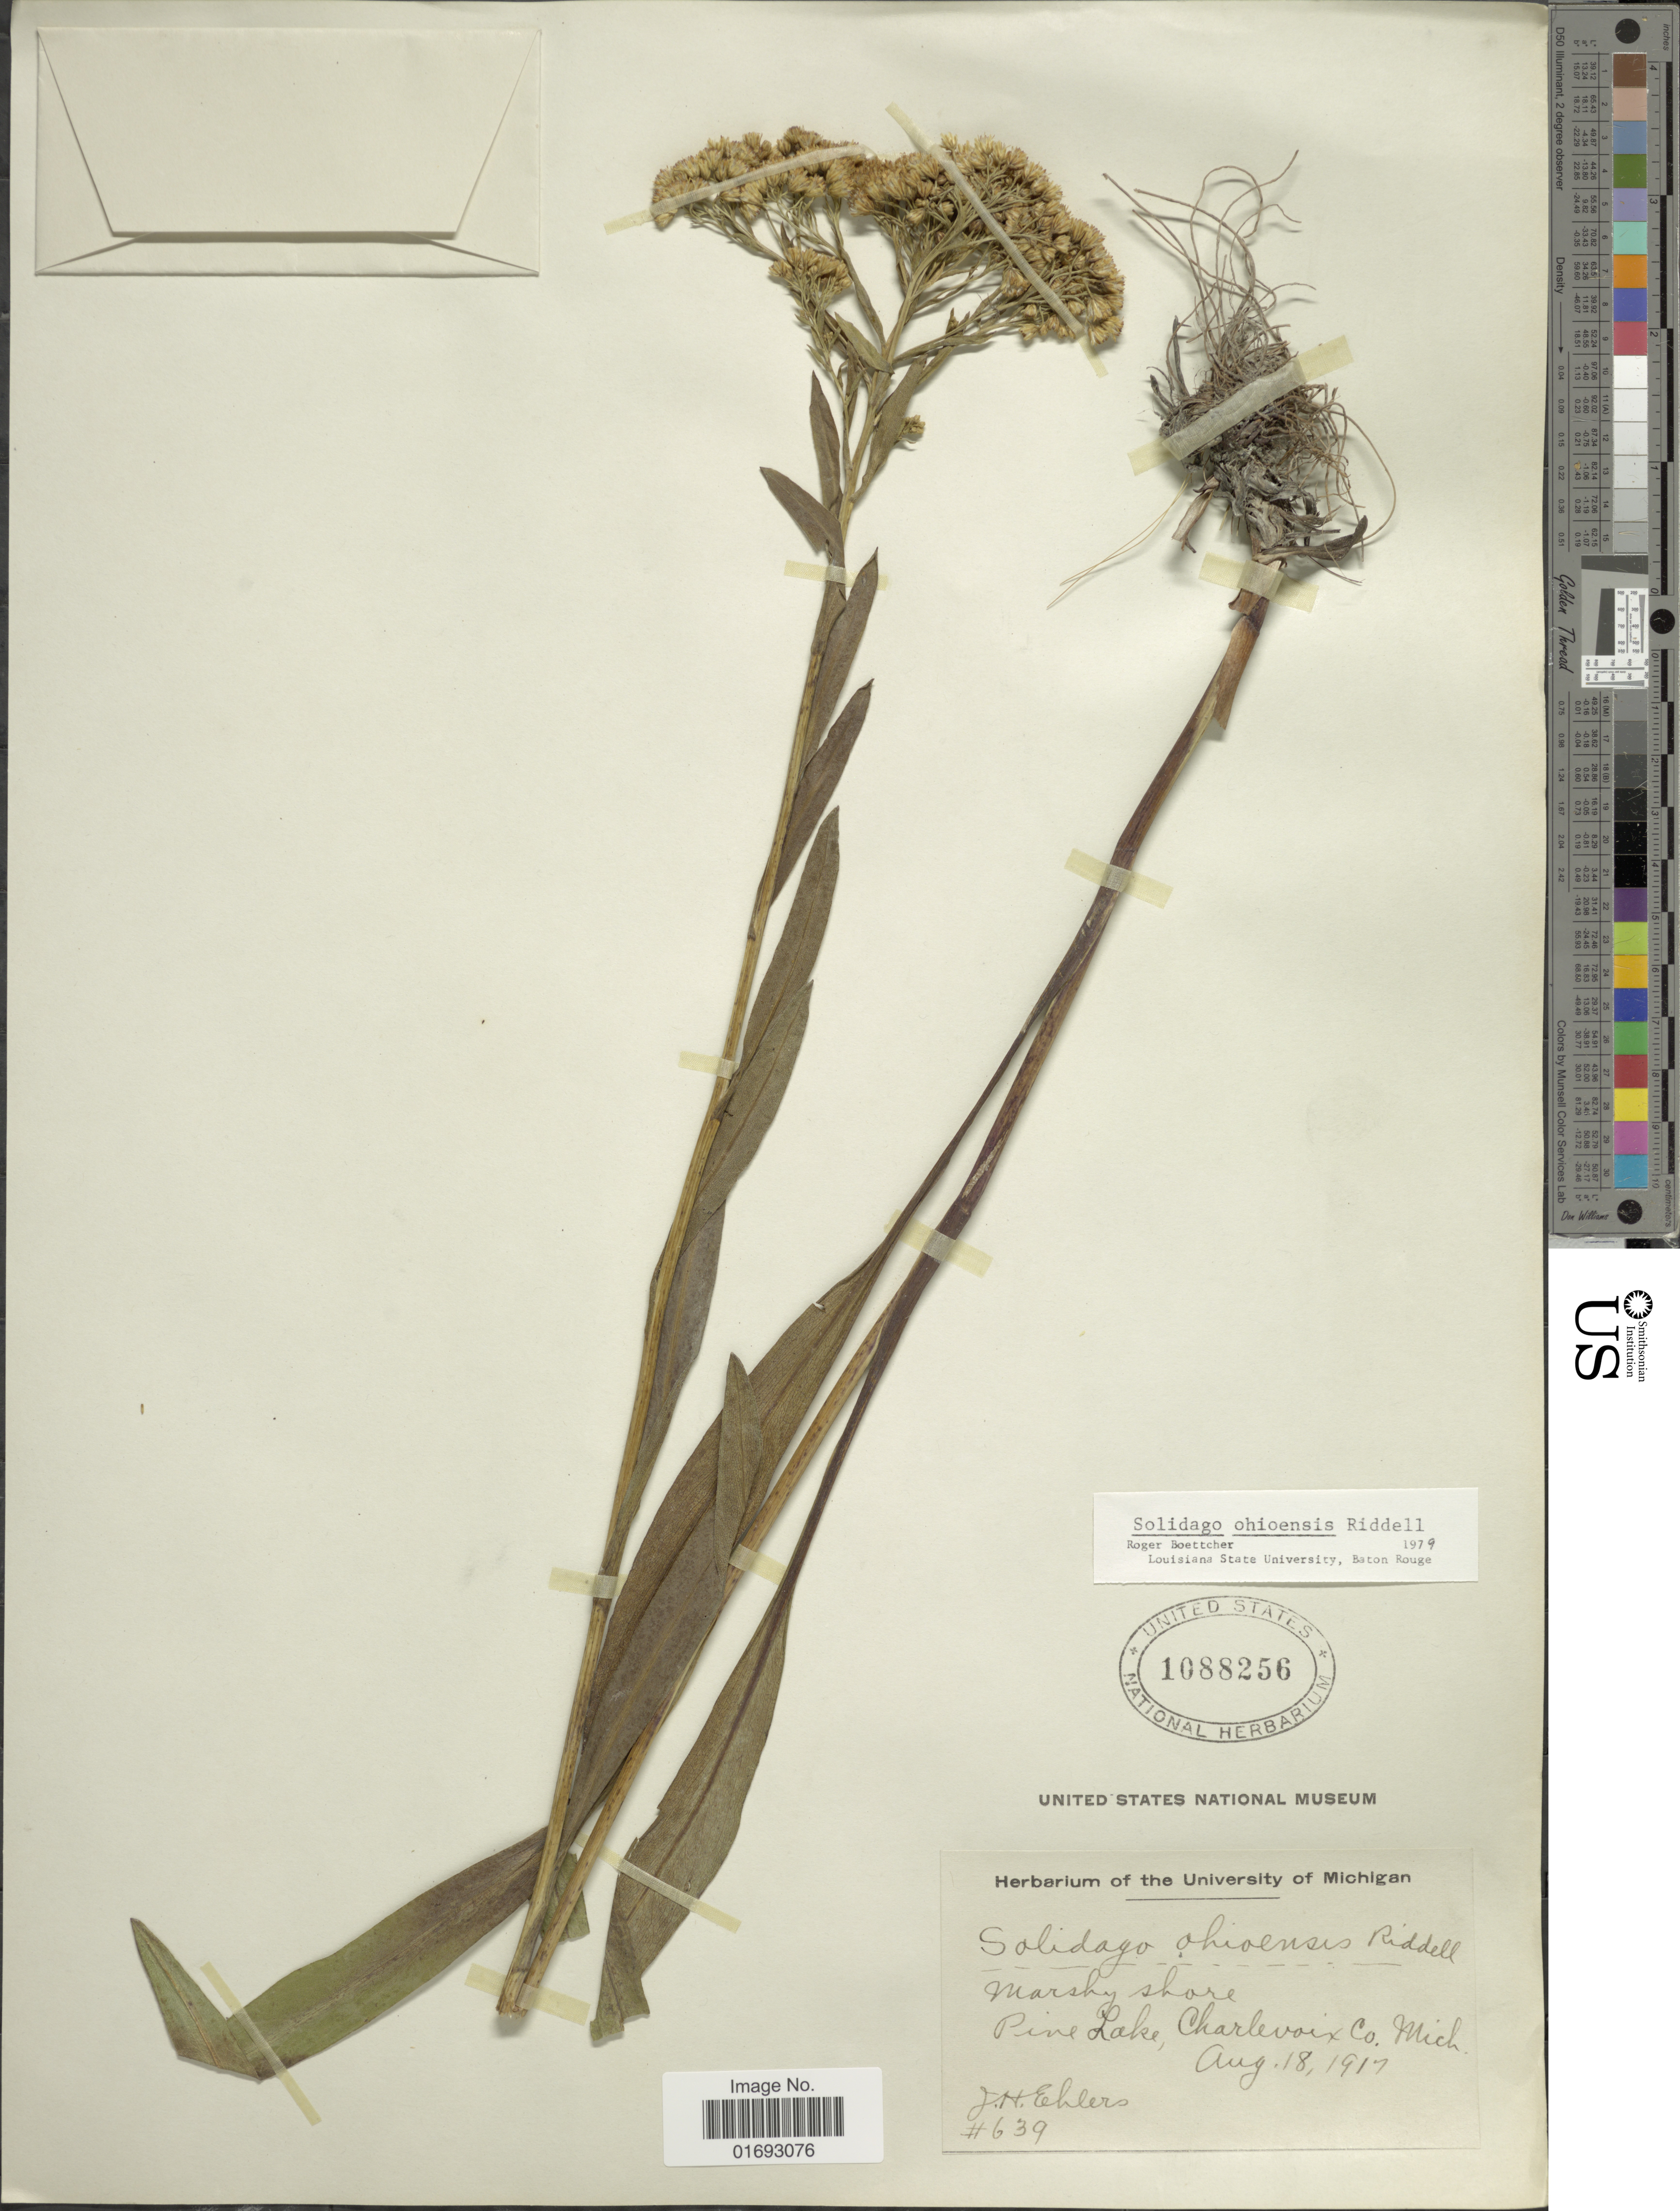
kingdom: Plantae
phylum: Tracheophyta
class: Magnoliopsida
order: Asterales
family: Asteraceae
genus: Oligoneuron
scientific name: Oligoneuron ohioense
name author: (Riddell) G.N. Jones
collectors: J. H. Ehlers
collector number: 639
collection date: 1917-08-18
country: Mexico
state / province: Michoacán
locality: Marshy shore, Pine Lake, Charlevoix Co.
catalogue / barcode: US 1088256